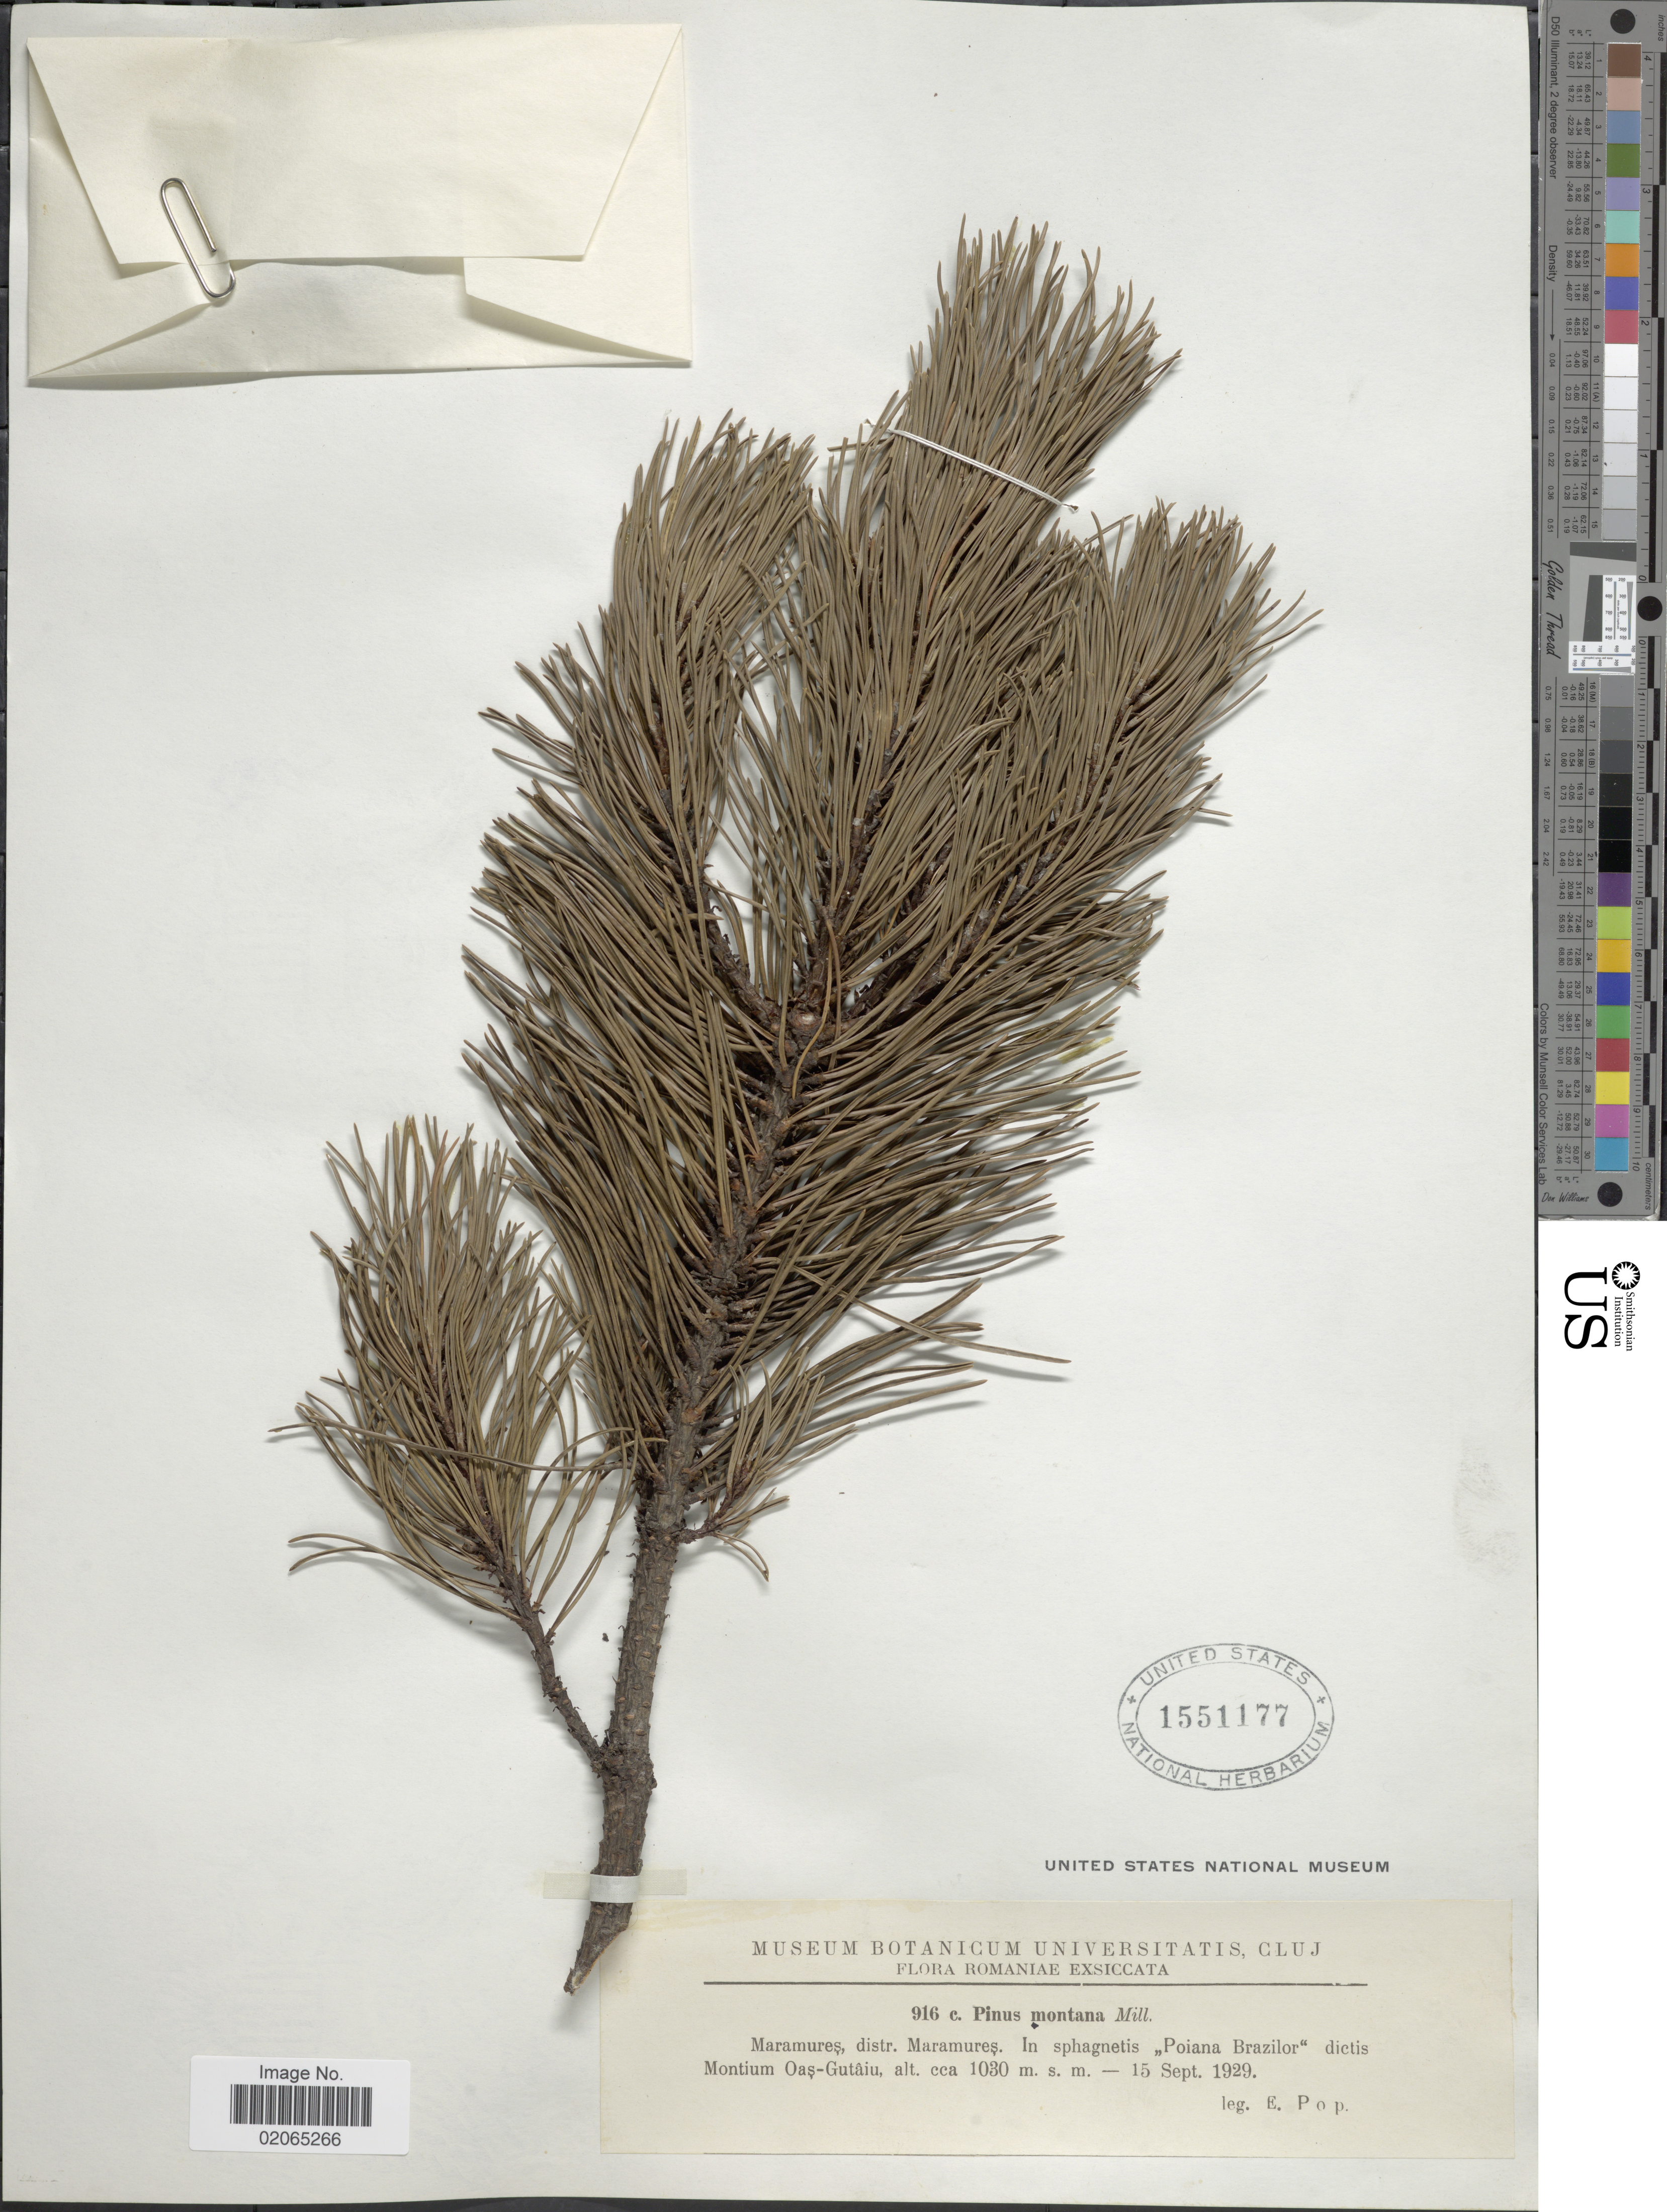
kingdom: Plantae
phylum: Tracheophyta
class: Pinopsida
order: Pinales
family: Pinaceae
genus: Pinus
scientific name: Pinus mugo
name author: Turra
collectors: E. Pop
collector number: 916c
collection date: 1929-09-15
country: Romania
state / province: Maramures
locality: Maramures, distr. Maramures. In sphagnetis Poiana Brazilor dictis Montium Oas-Gutâiu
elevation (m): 1030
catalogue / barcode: US 1551177